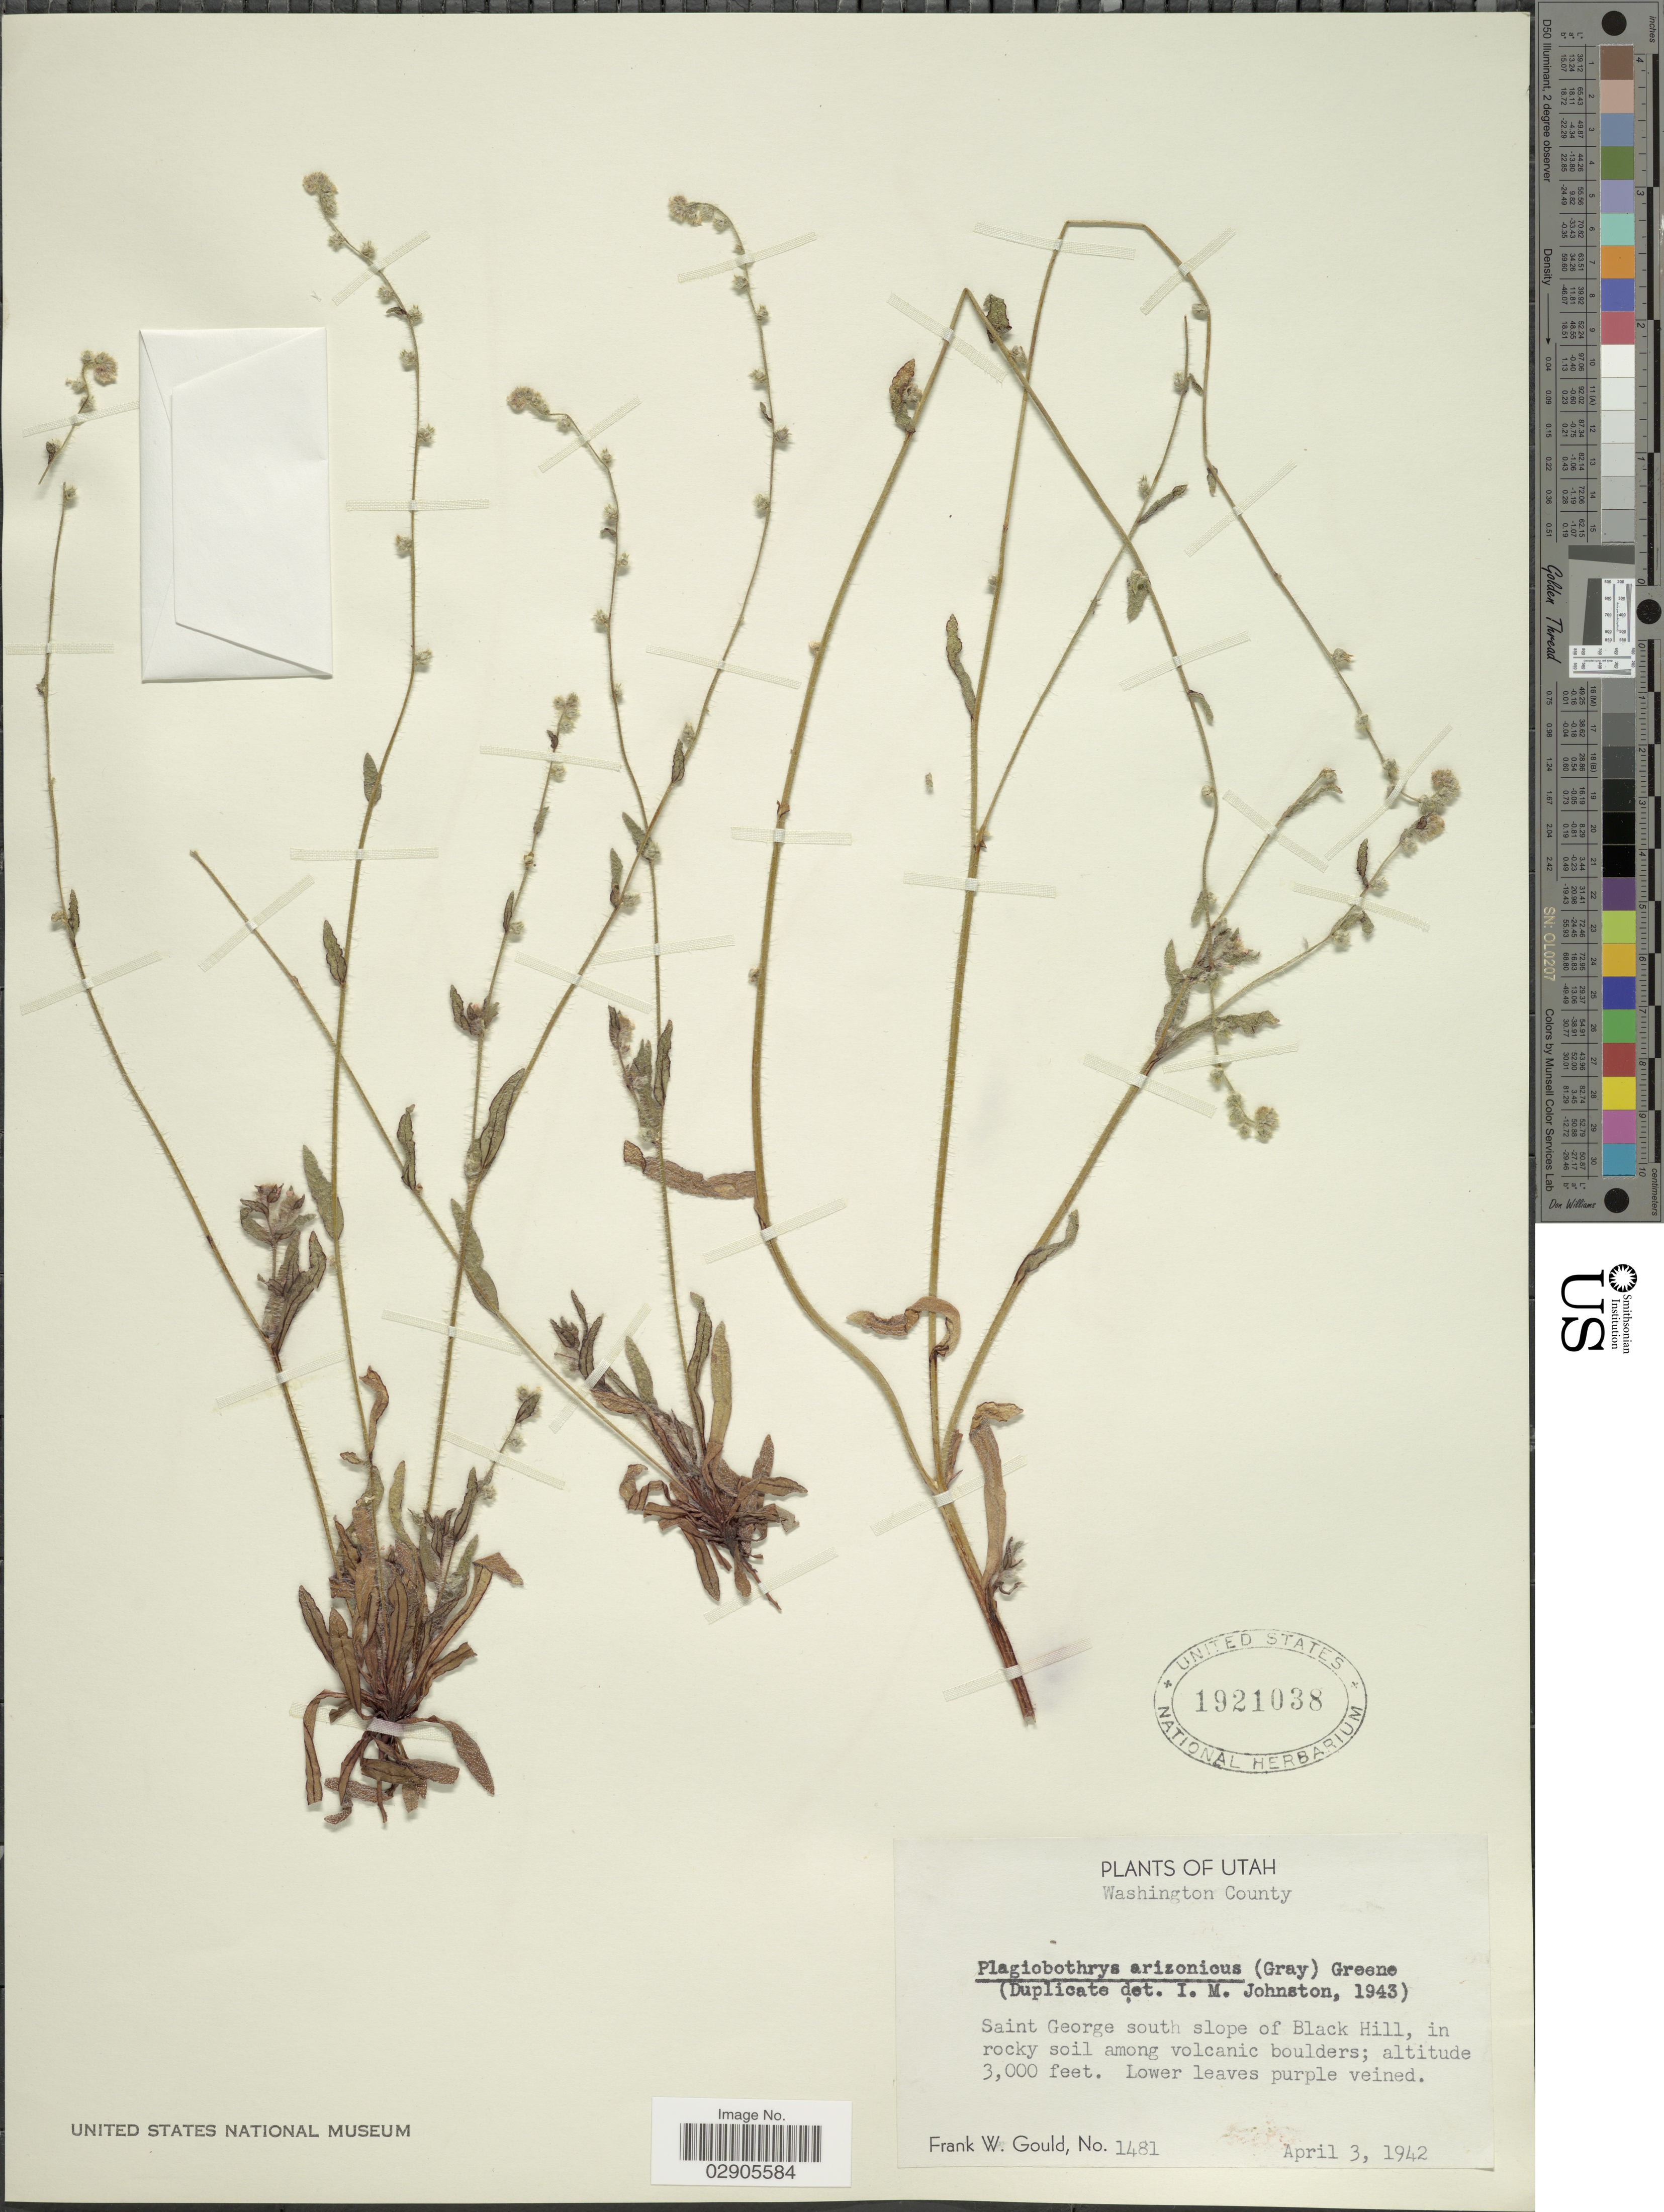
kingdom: Plantae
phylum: Tracheophyta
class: Magnoliopsida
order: Boraginales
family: Boraginaceae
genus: Plagiobothrys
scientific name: Plagiobothrys arizonicus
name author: (A. Gray) Greene ex A. Gray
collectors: F. W. Gould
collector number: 1481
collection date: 1942-04-03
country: United States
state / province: Utah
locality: Washington County. Saint George south slope of Black Hill.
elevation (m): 914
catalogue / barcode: US 1921038